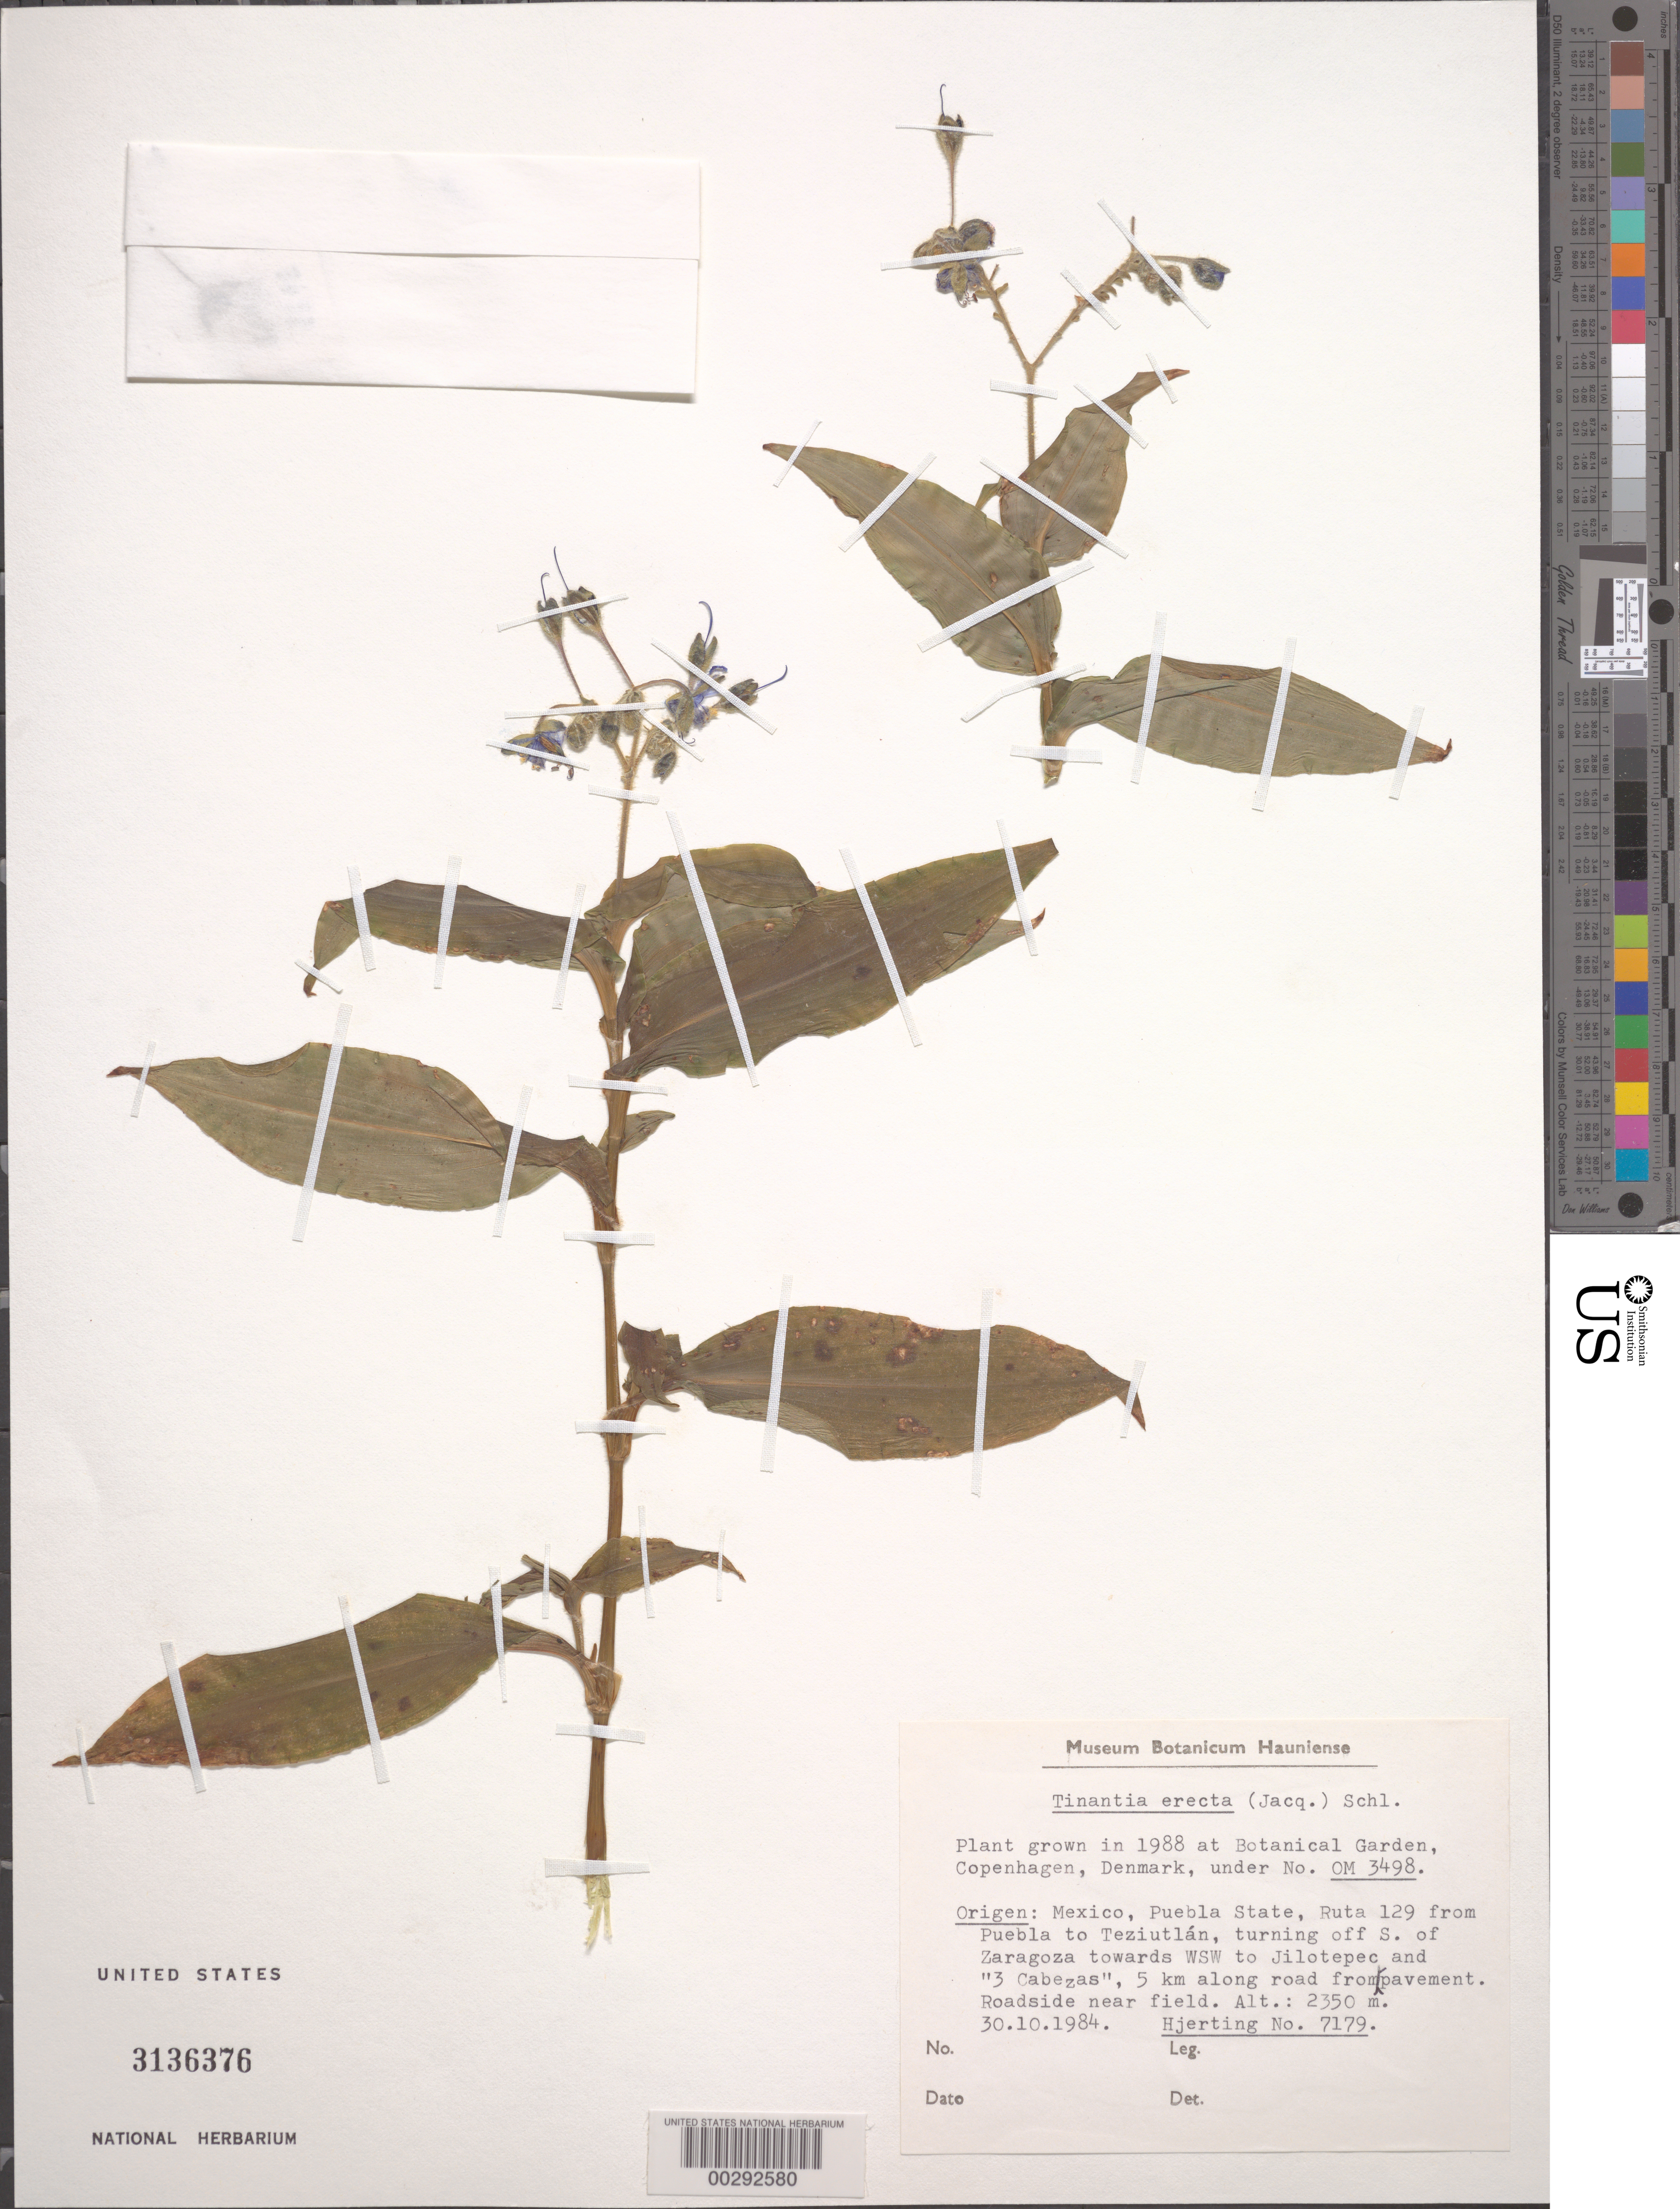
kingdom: Plantae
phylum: Tracheophyta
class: Liliopsida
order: Commelinales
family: Commelinaceae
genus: Tinantia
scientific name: Tinantia erecta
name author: (Jacq.) Fenzl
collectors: J. P. Hjerting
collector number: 7179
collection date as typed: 27 Oct 1983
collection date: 1983-10-27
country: Mexico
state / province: Puebla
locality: From Puebla to teziutlan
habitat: Roadside near field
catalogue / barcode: US 3136376